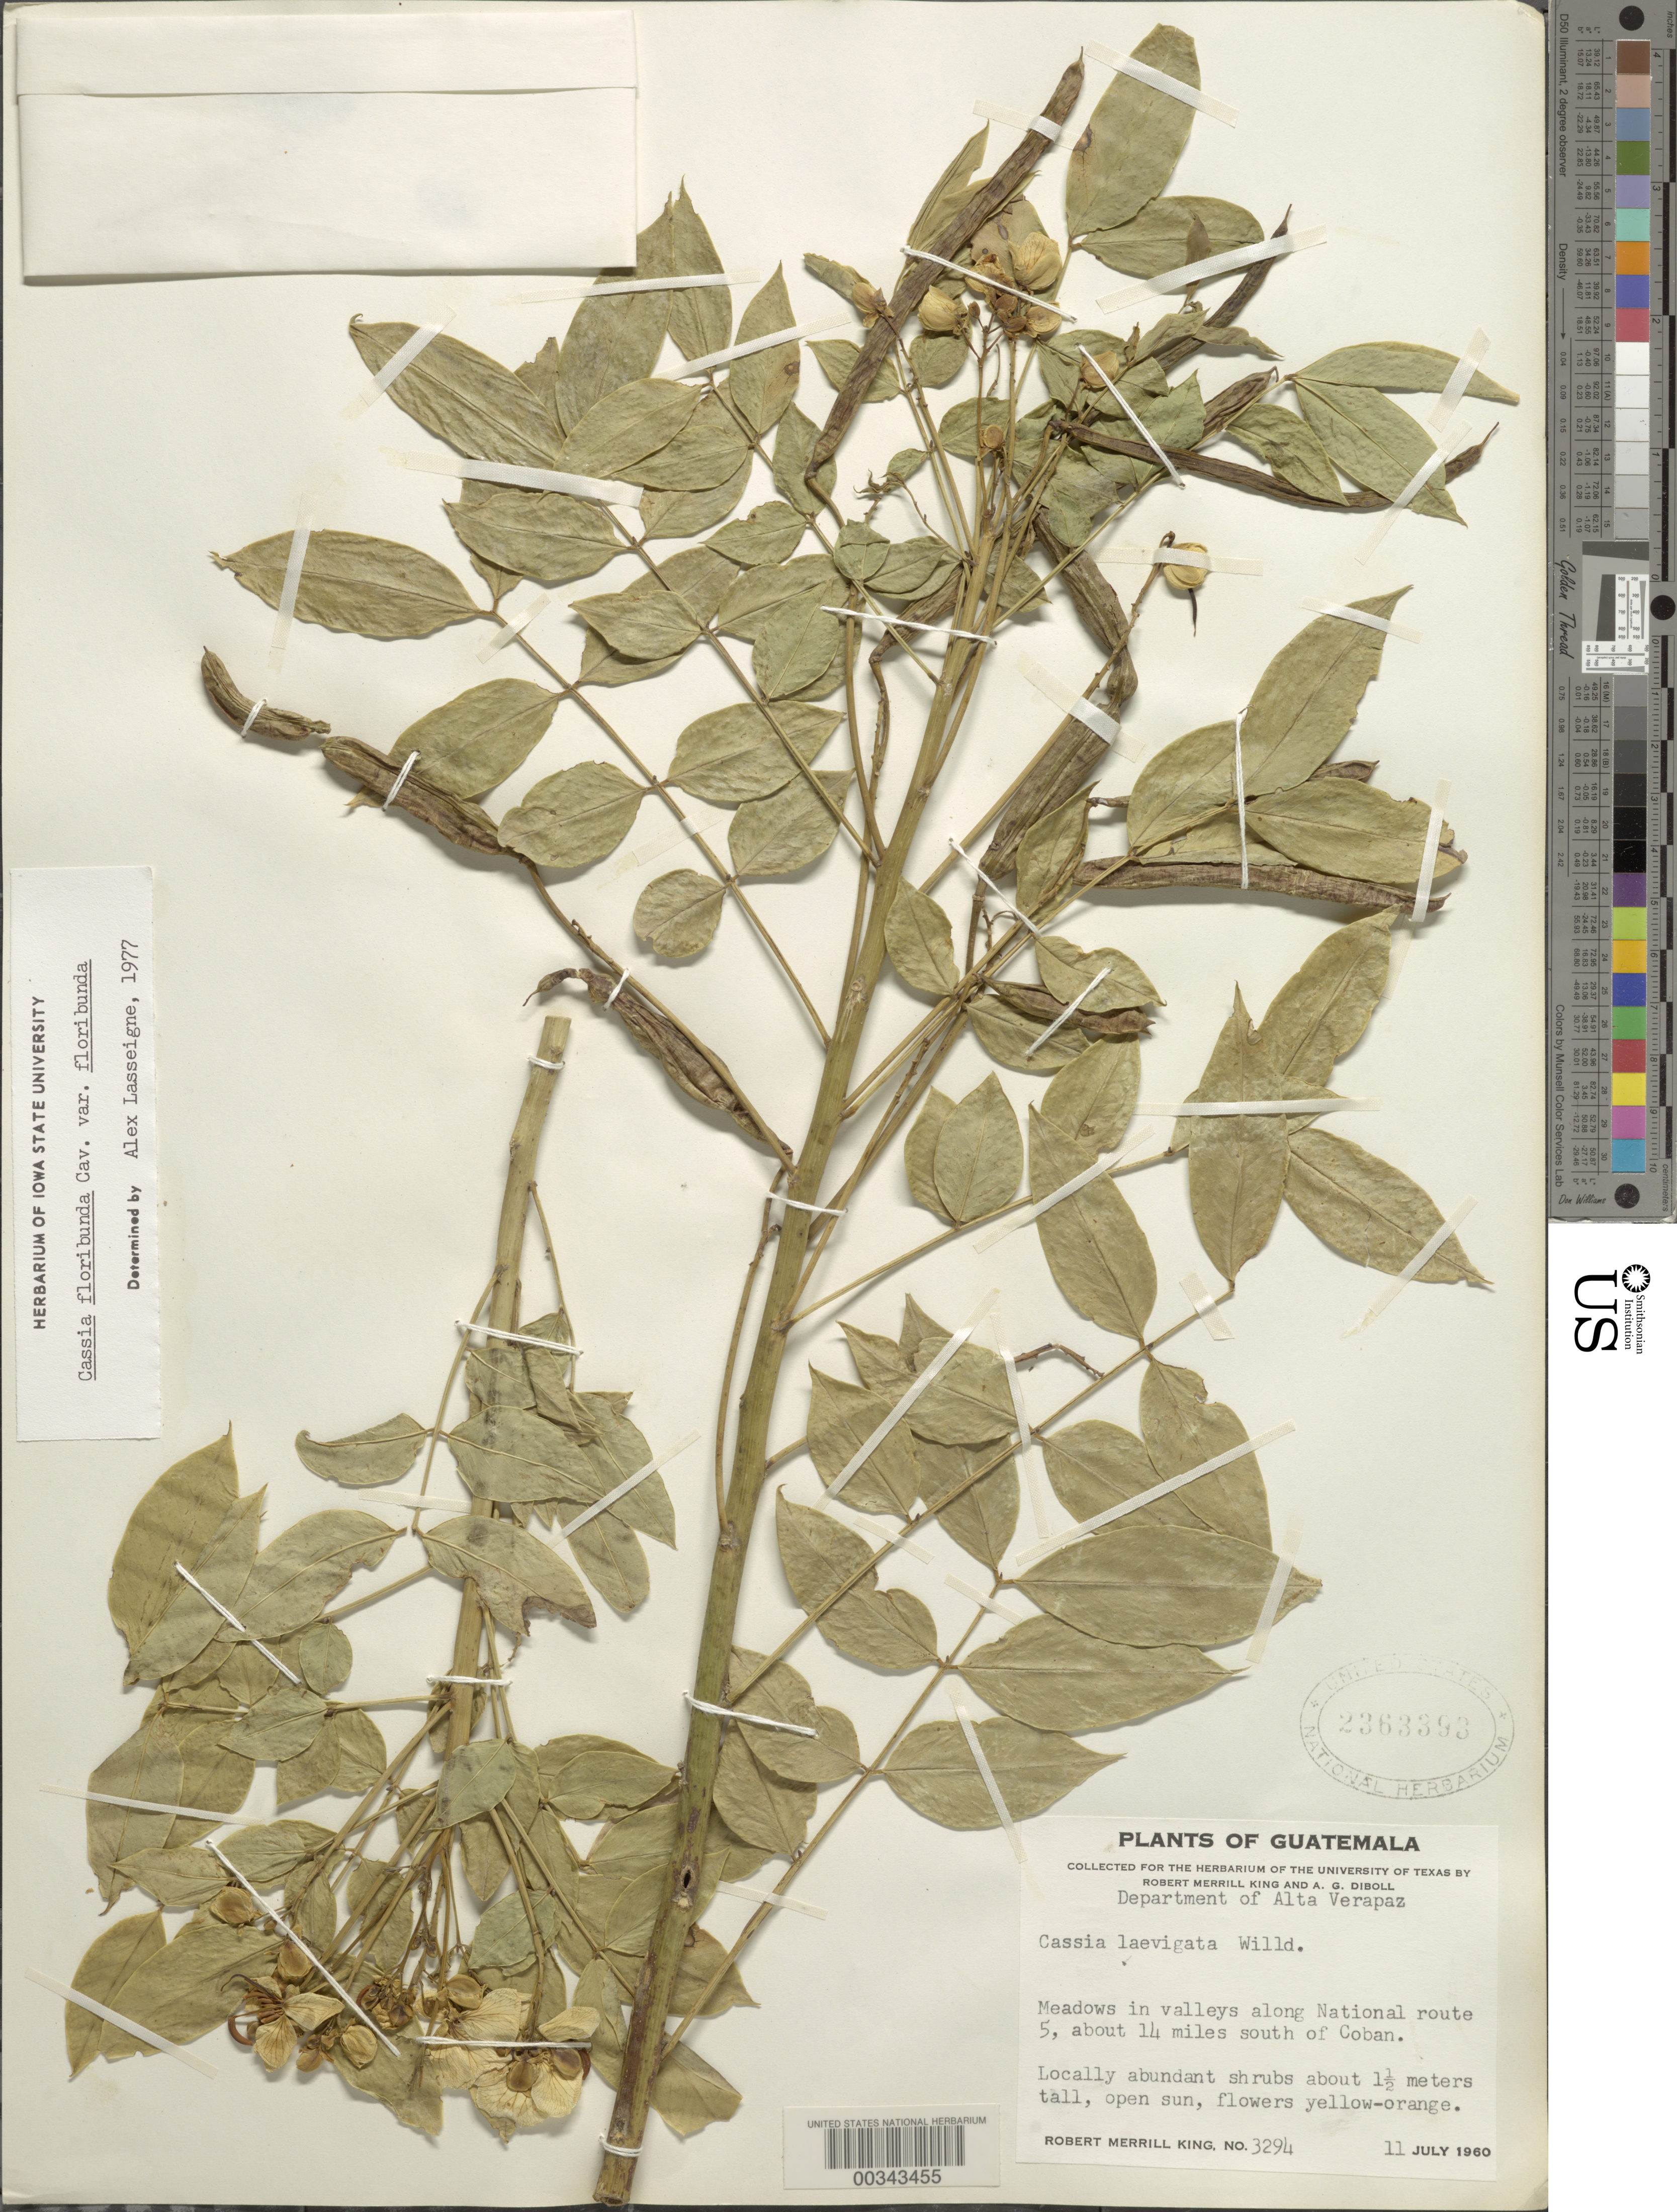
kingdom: Plantae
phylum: Tracheophyta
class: Magnoliopsida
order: Fabales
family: Fabaceae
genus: Senna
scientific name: Senna septemtrionalis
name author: (Viv.) H.S. Irwin & Barneby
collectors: R. M. King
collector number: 3294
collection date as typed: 11 Jul 1960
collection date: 1960-07-11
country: Guatemala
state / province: Alta Verapaz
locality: Along national route 5, about 14 mi S of Cobán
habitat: Meadows in valleys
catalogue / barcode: US 2363393